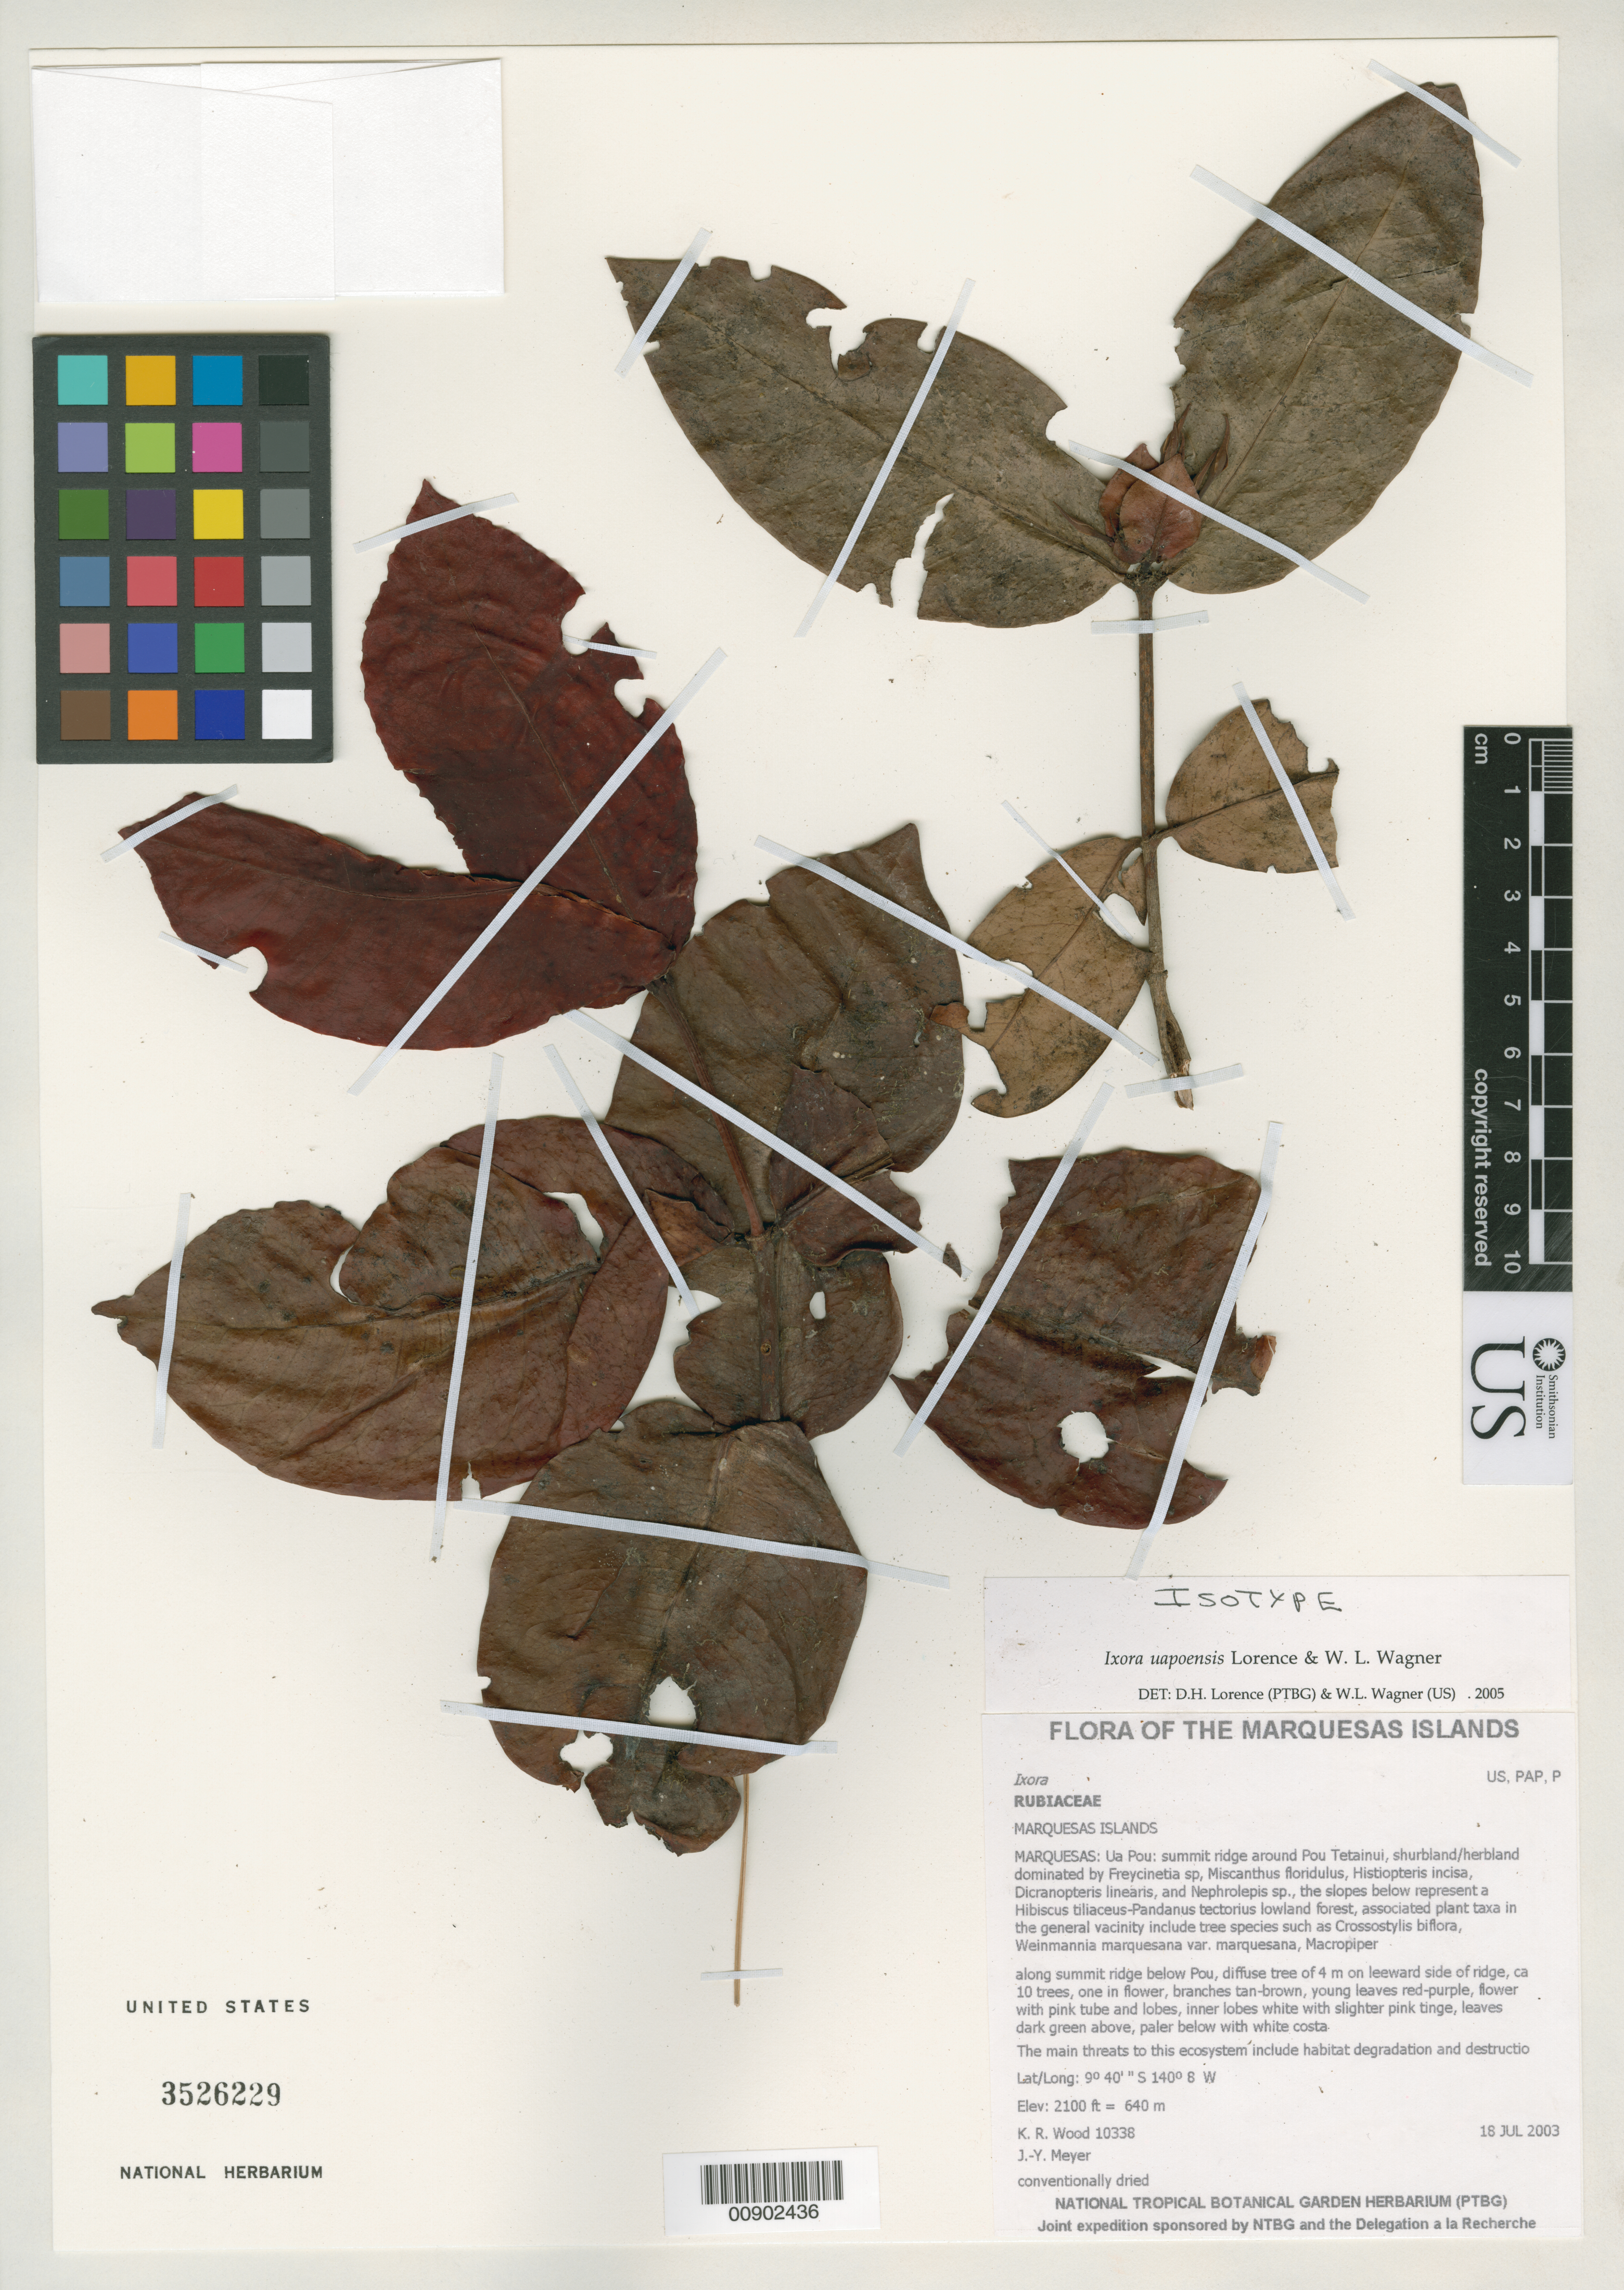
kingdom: Plantae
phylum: Tracheophyta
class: Magnoliopsida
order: Gentianales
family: Rubiaceae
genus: Ixora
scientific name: Ixora uapouensis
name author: Lorence & W.L. Wagner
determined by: Lorence, David H.; Wagner, W. L.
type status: Isotype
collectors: K. R. Wood & J.-Y. Meyer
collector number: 10338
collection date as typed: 18 Jul 2003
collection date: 2003-07-18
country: French Polynesia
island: Ua Pou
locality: Summit ridge around Pou Tetainui.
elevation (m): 640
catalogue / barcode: US 3526229